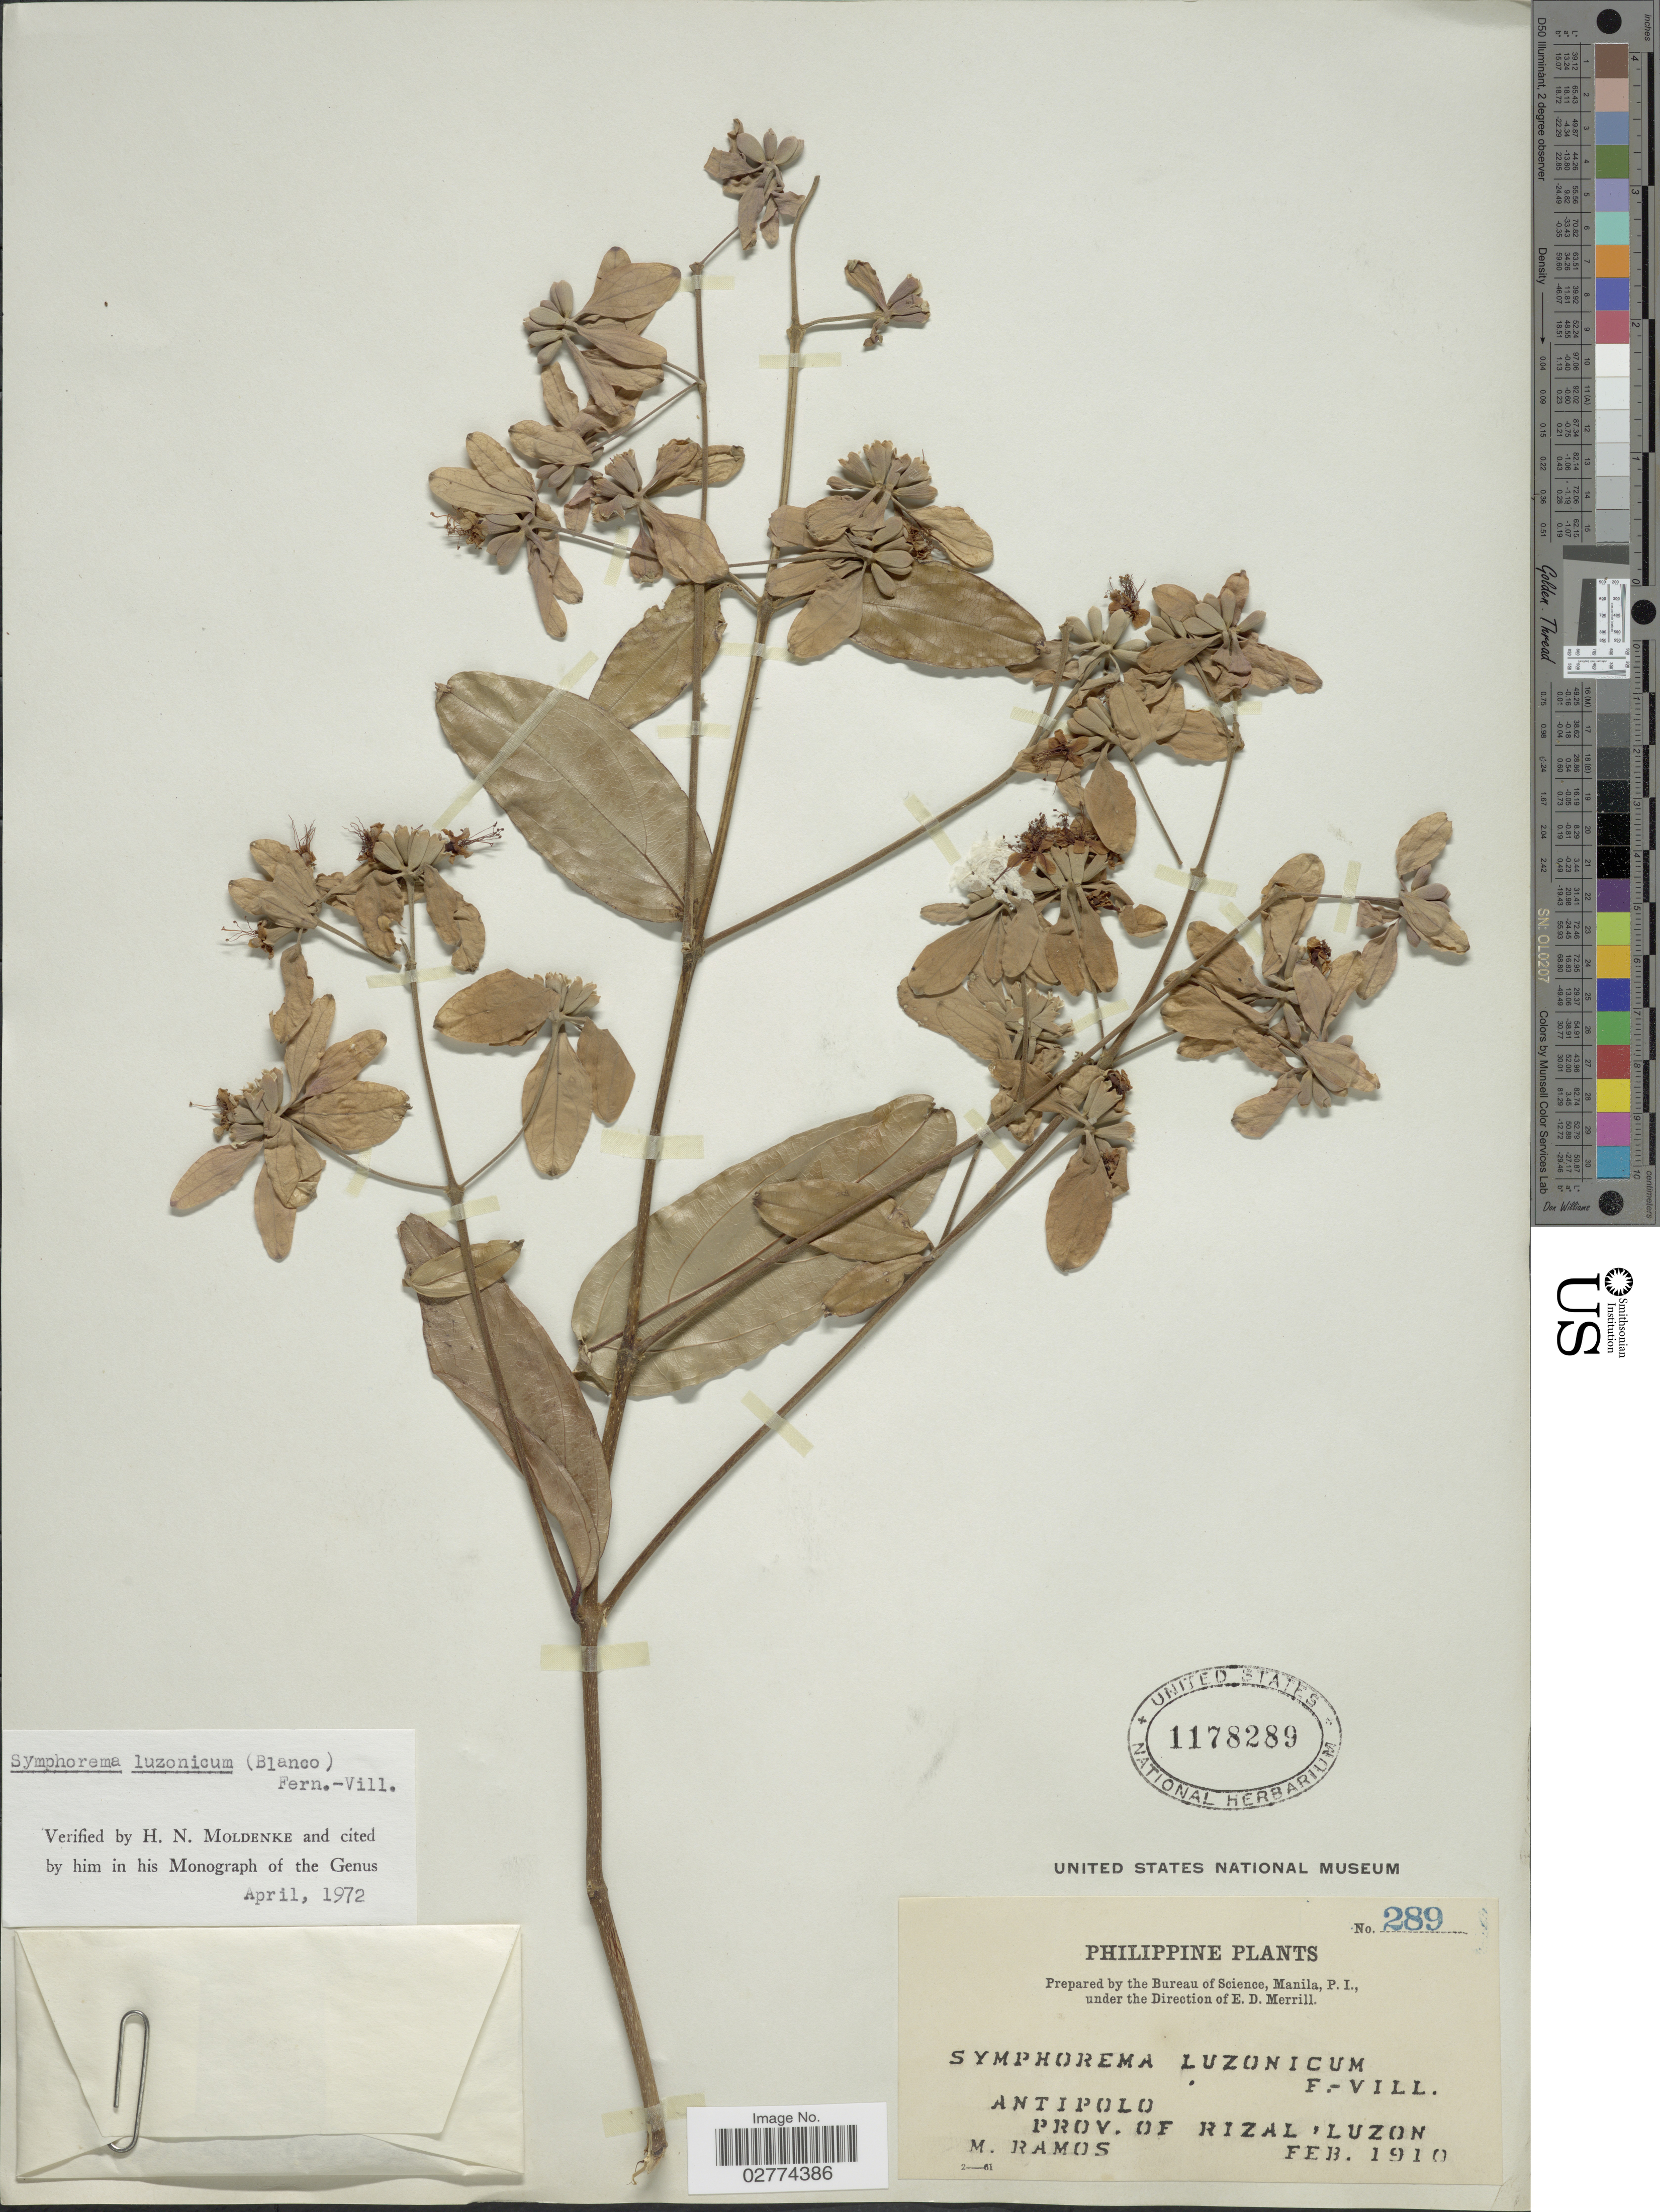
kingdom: Plantae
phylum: Tracheophyta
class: Magnoliopsida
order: Lamiales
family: Lamiaceae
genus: Symphorema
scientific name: Symphorema luzonicum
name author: (Blanco) Fern.-Vill.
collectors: M. Ramos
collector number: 289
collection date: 1910-02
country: Philippines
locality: Antipolo, Prov. of Rizal, Luzon.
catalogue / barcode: US 1178289